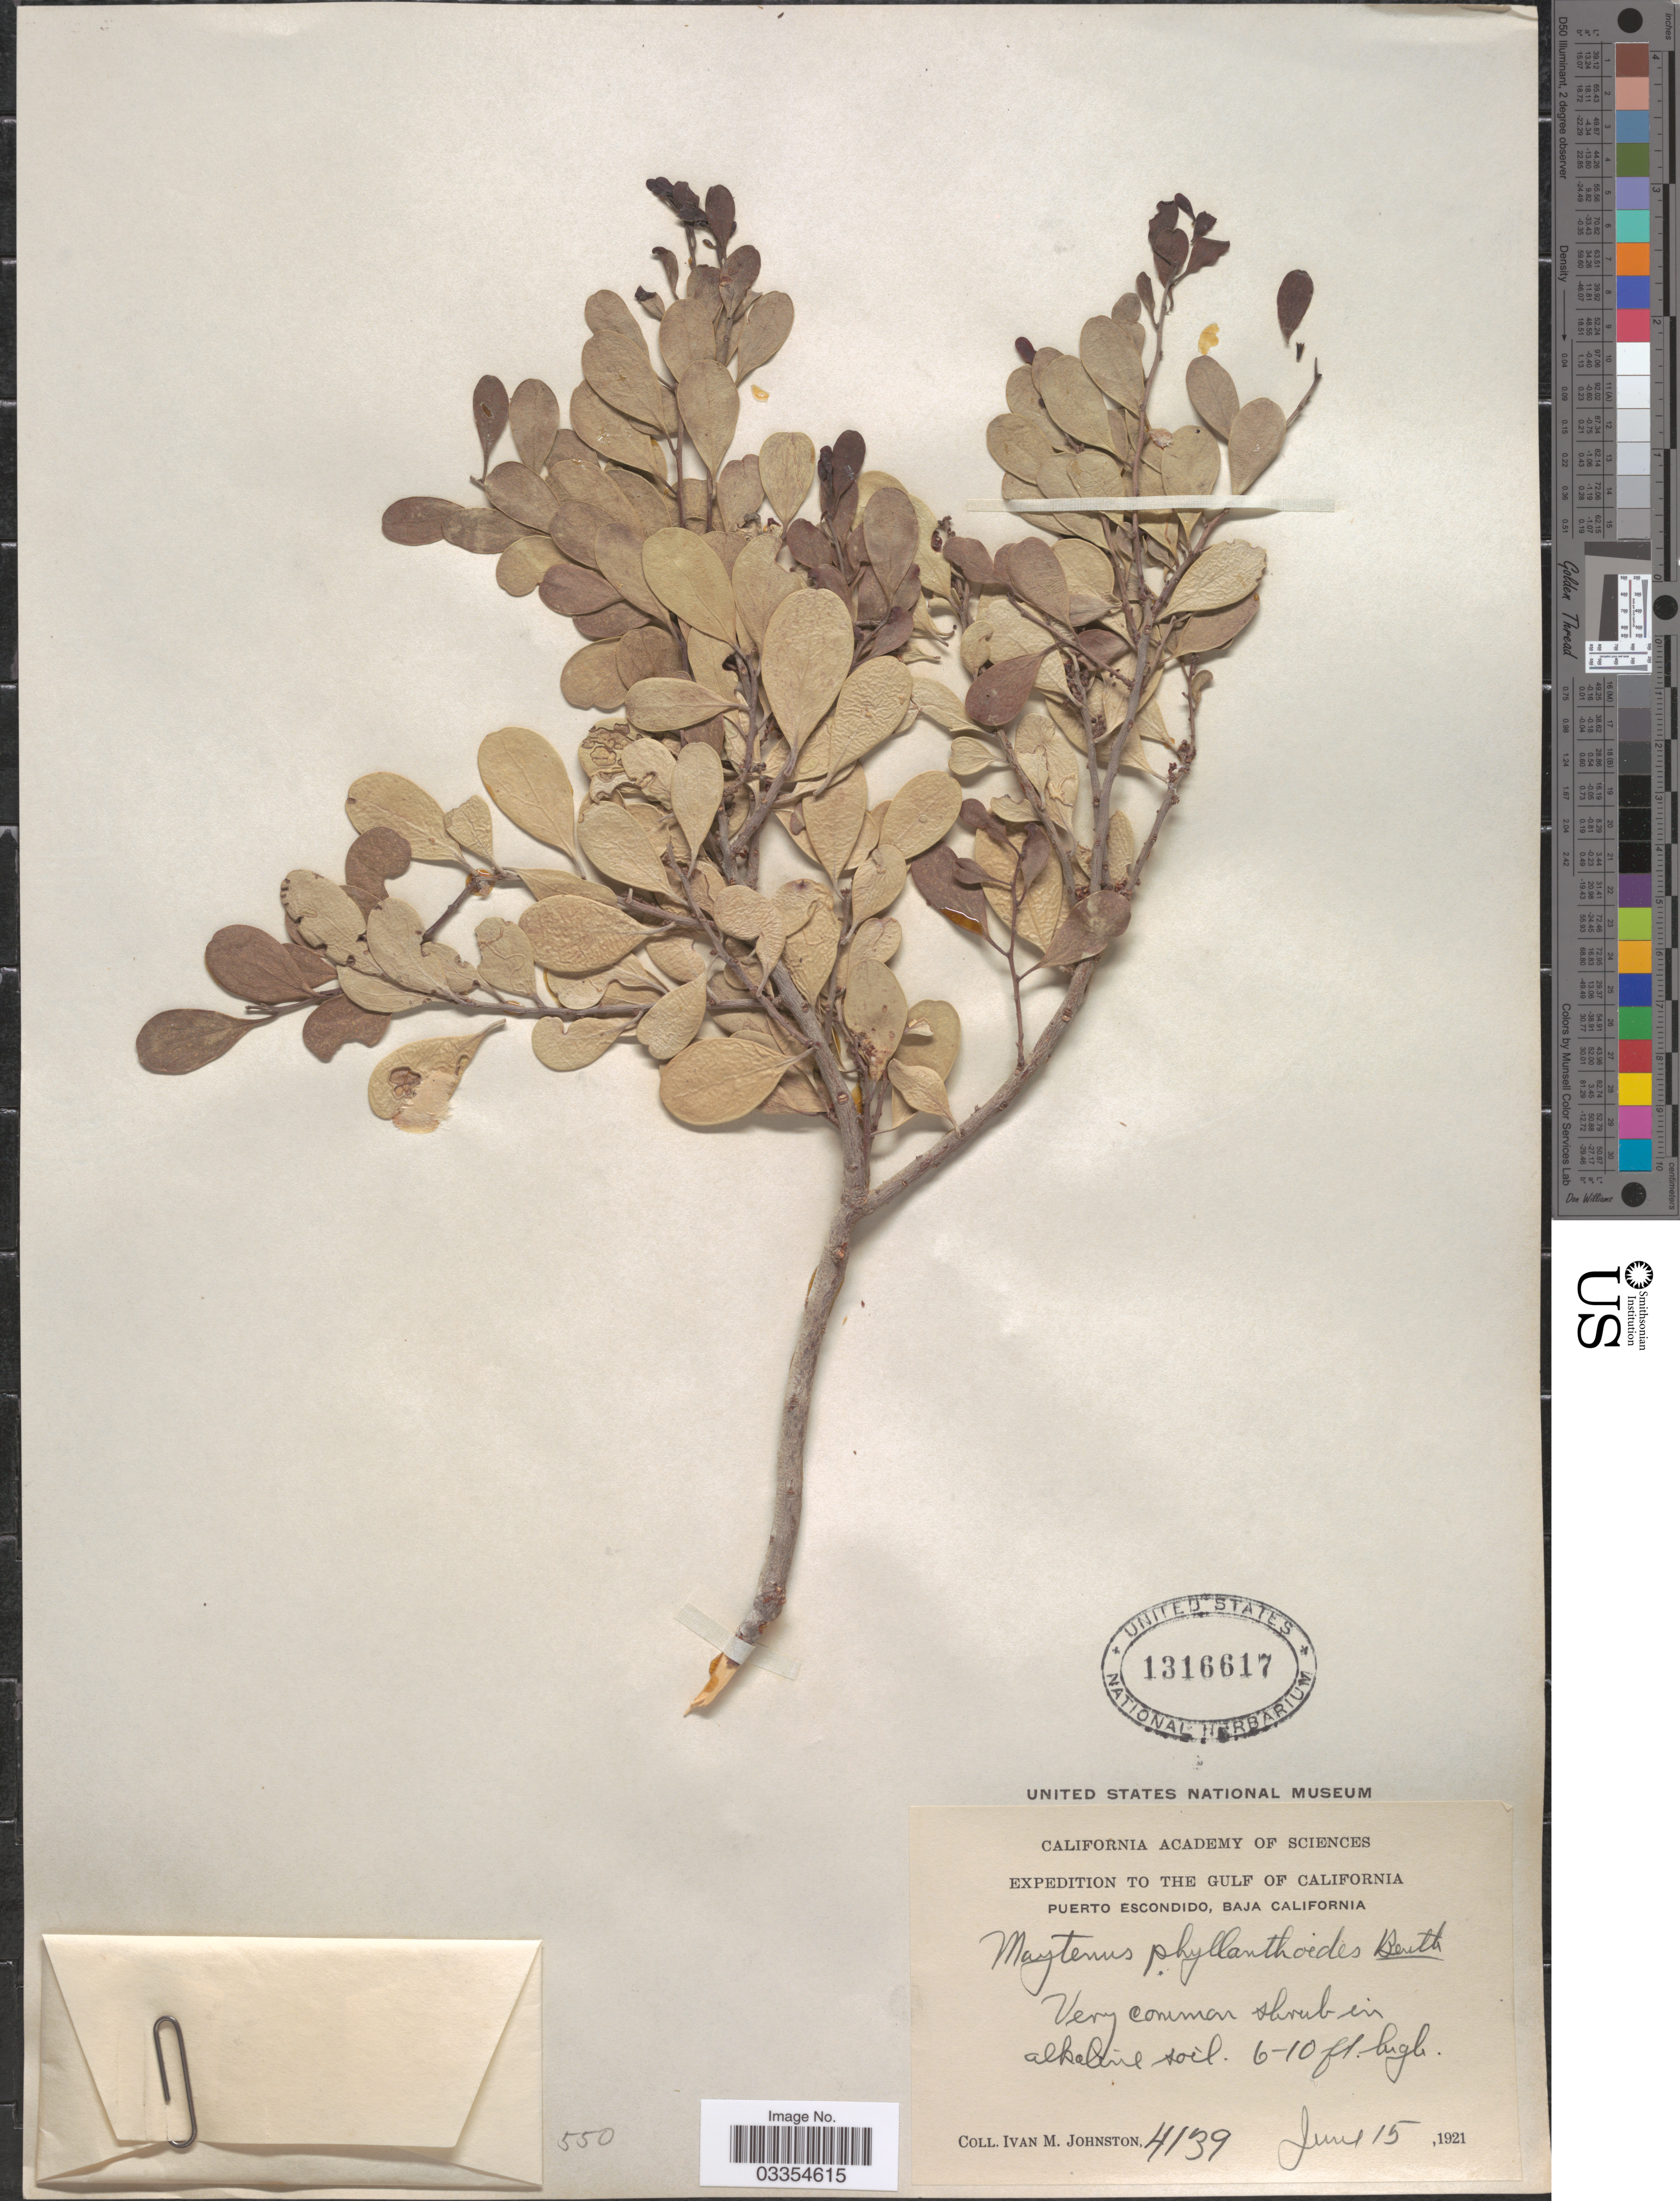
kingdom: Plantae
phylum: Tracheophyta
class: Magnoliopsida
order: Celastrales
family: Celastraceae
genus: Tricerma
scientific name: Tricerma phyllanthoides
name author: (Benth.) Lundell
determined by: Strong, Mark T., (BOT), Smithsonian Institution - National Museum of Natural History (UNITED STATES)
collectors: I.M. Johnston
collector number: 4139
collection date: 1921-06-15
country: Mexico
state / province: Baja California Sur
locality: The Gulf of California, Puerto Escondido, Baja California.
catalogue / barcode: US 1316617